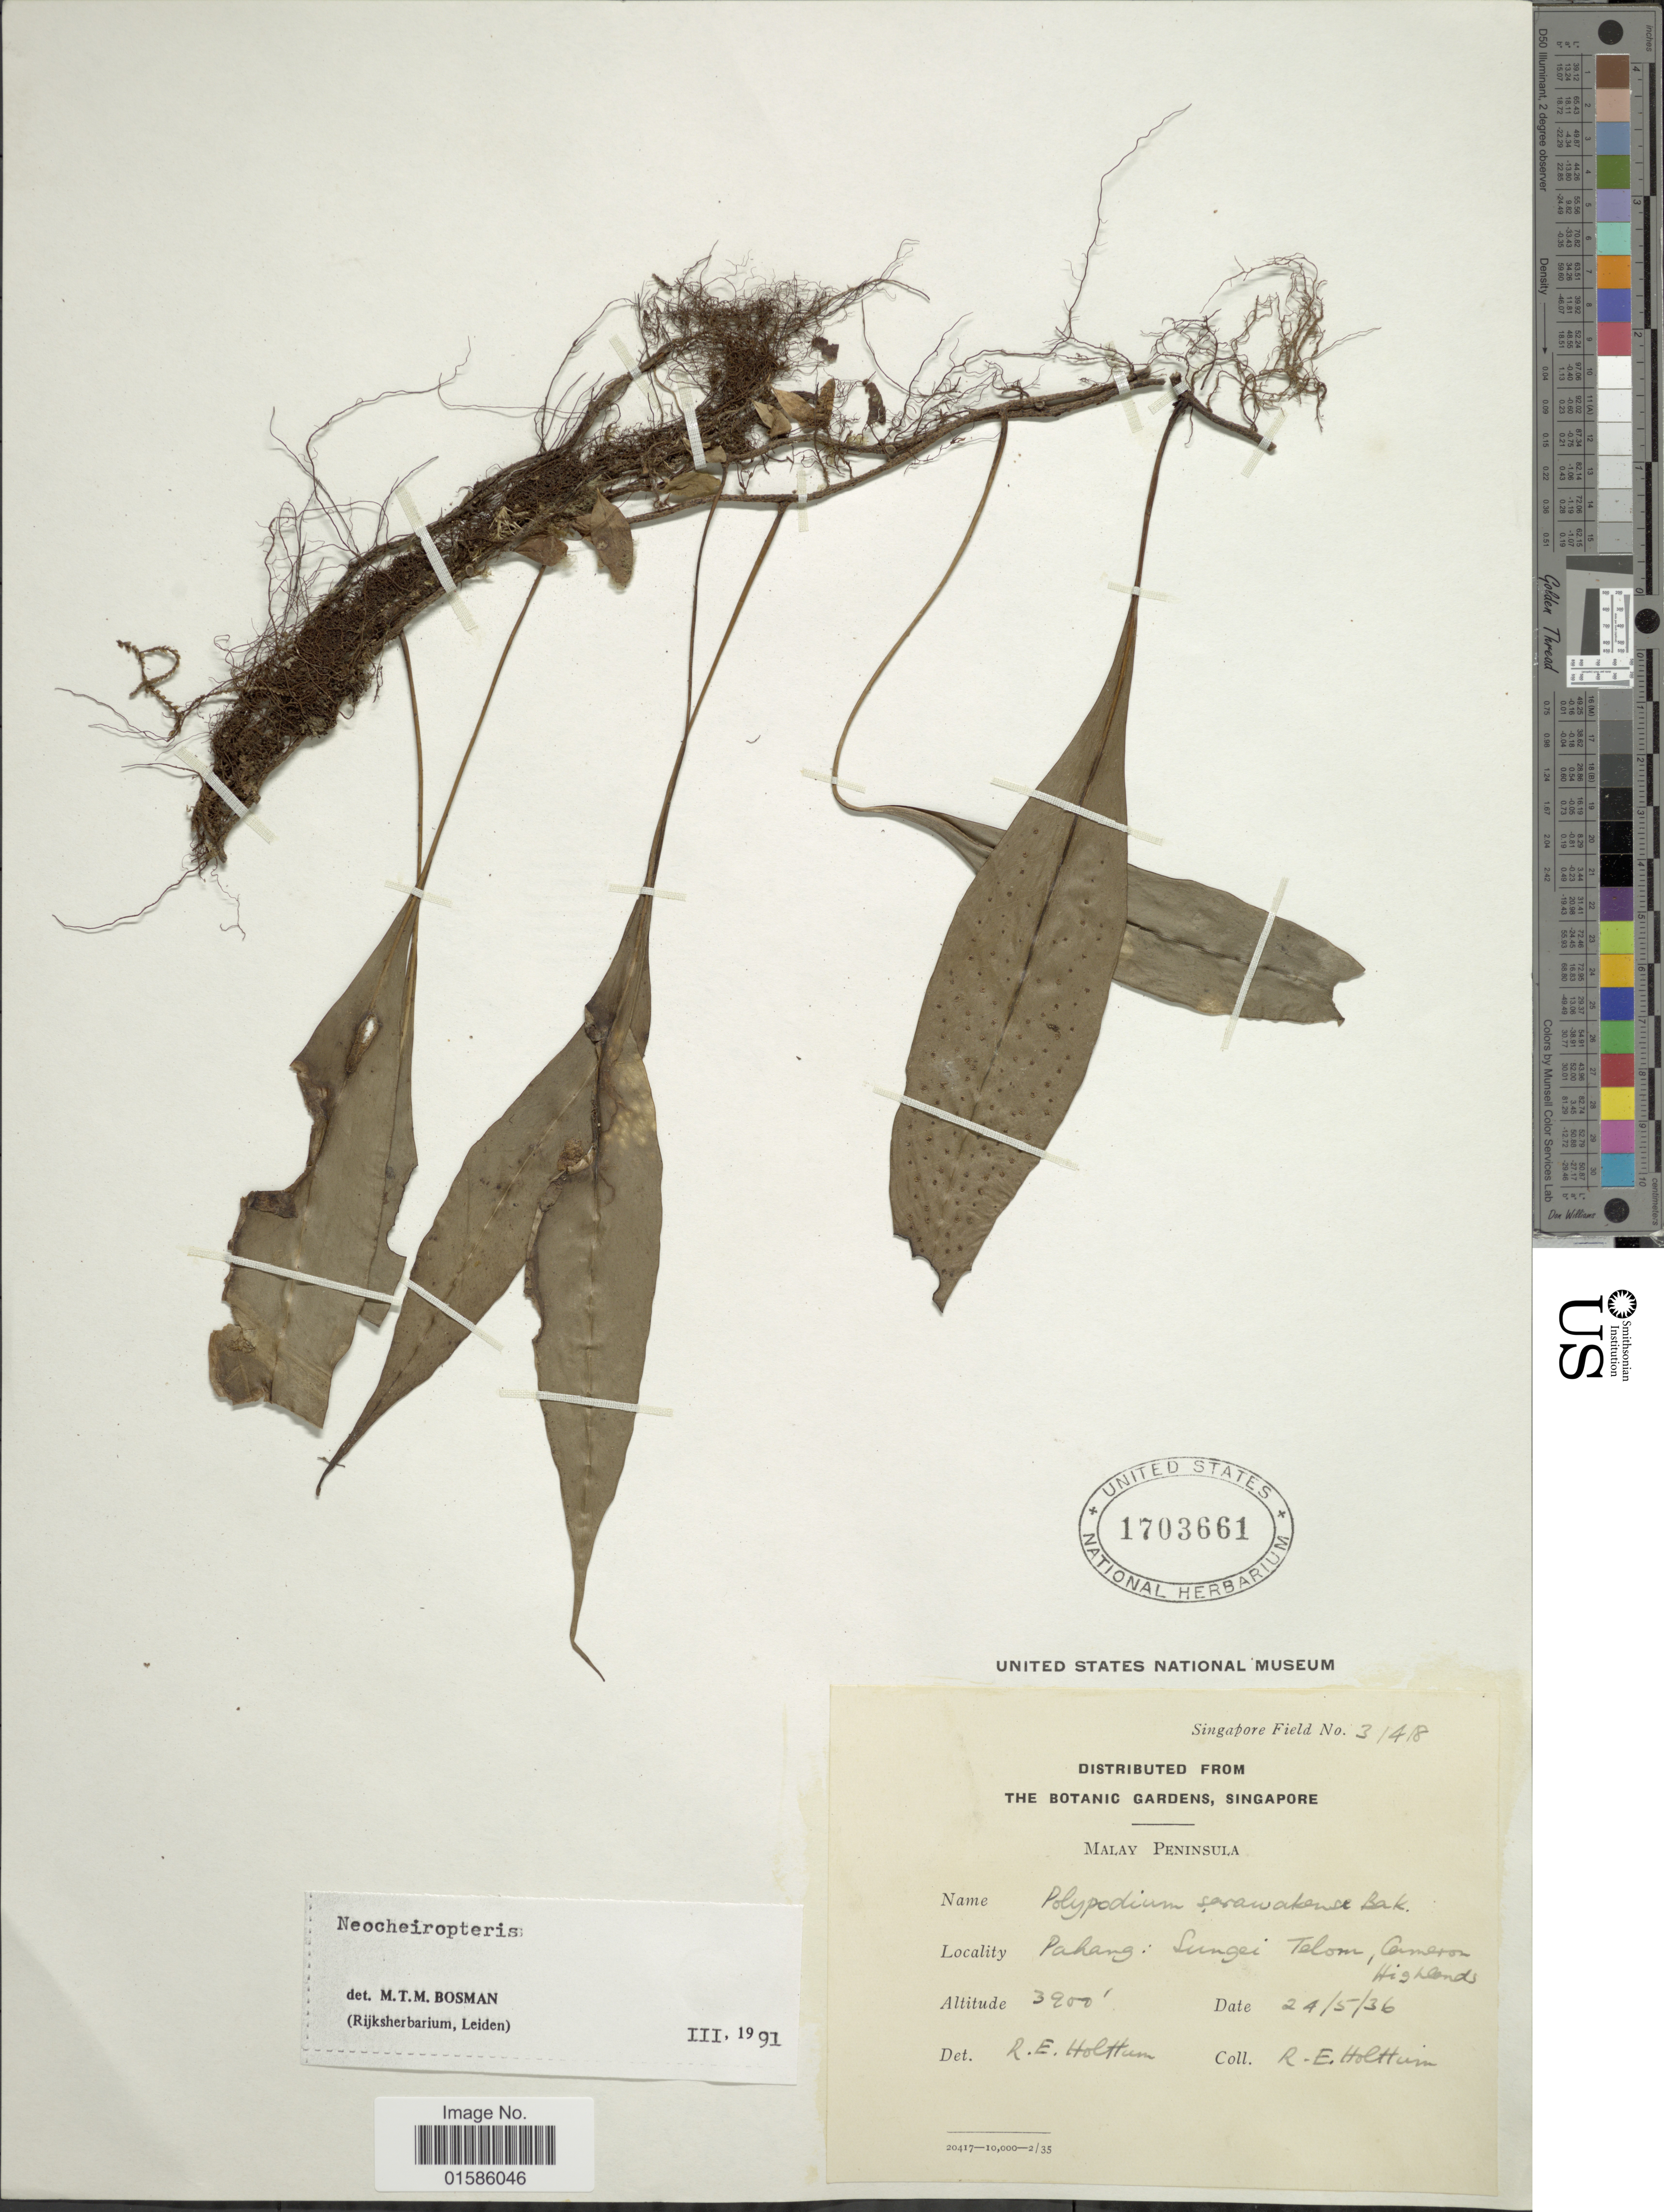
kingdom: Plantae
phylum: Tracheophyta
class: Polypodiopsida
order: Polypodiales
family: Polypodiaceae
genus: Microsorum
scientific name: Microsorum sarawakense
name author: (Baker) Ching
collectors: R. E. Holttum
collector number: Singapore Field 3148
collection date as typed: Transcribed d/m/y: 24/5/36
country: Malaysia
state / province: Pahang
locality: Malay, Peninsula, Sungei Telom, Camerin Highlands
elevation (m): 1189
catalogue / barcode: US 1703661